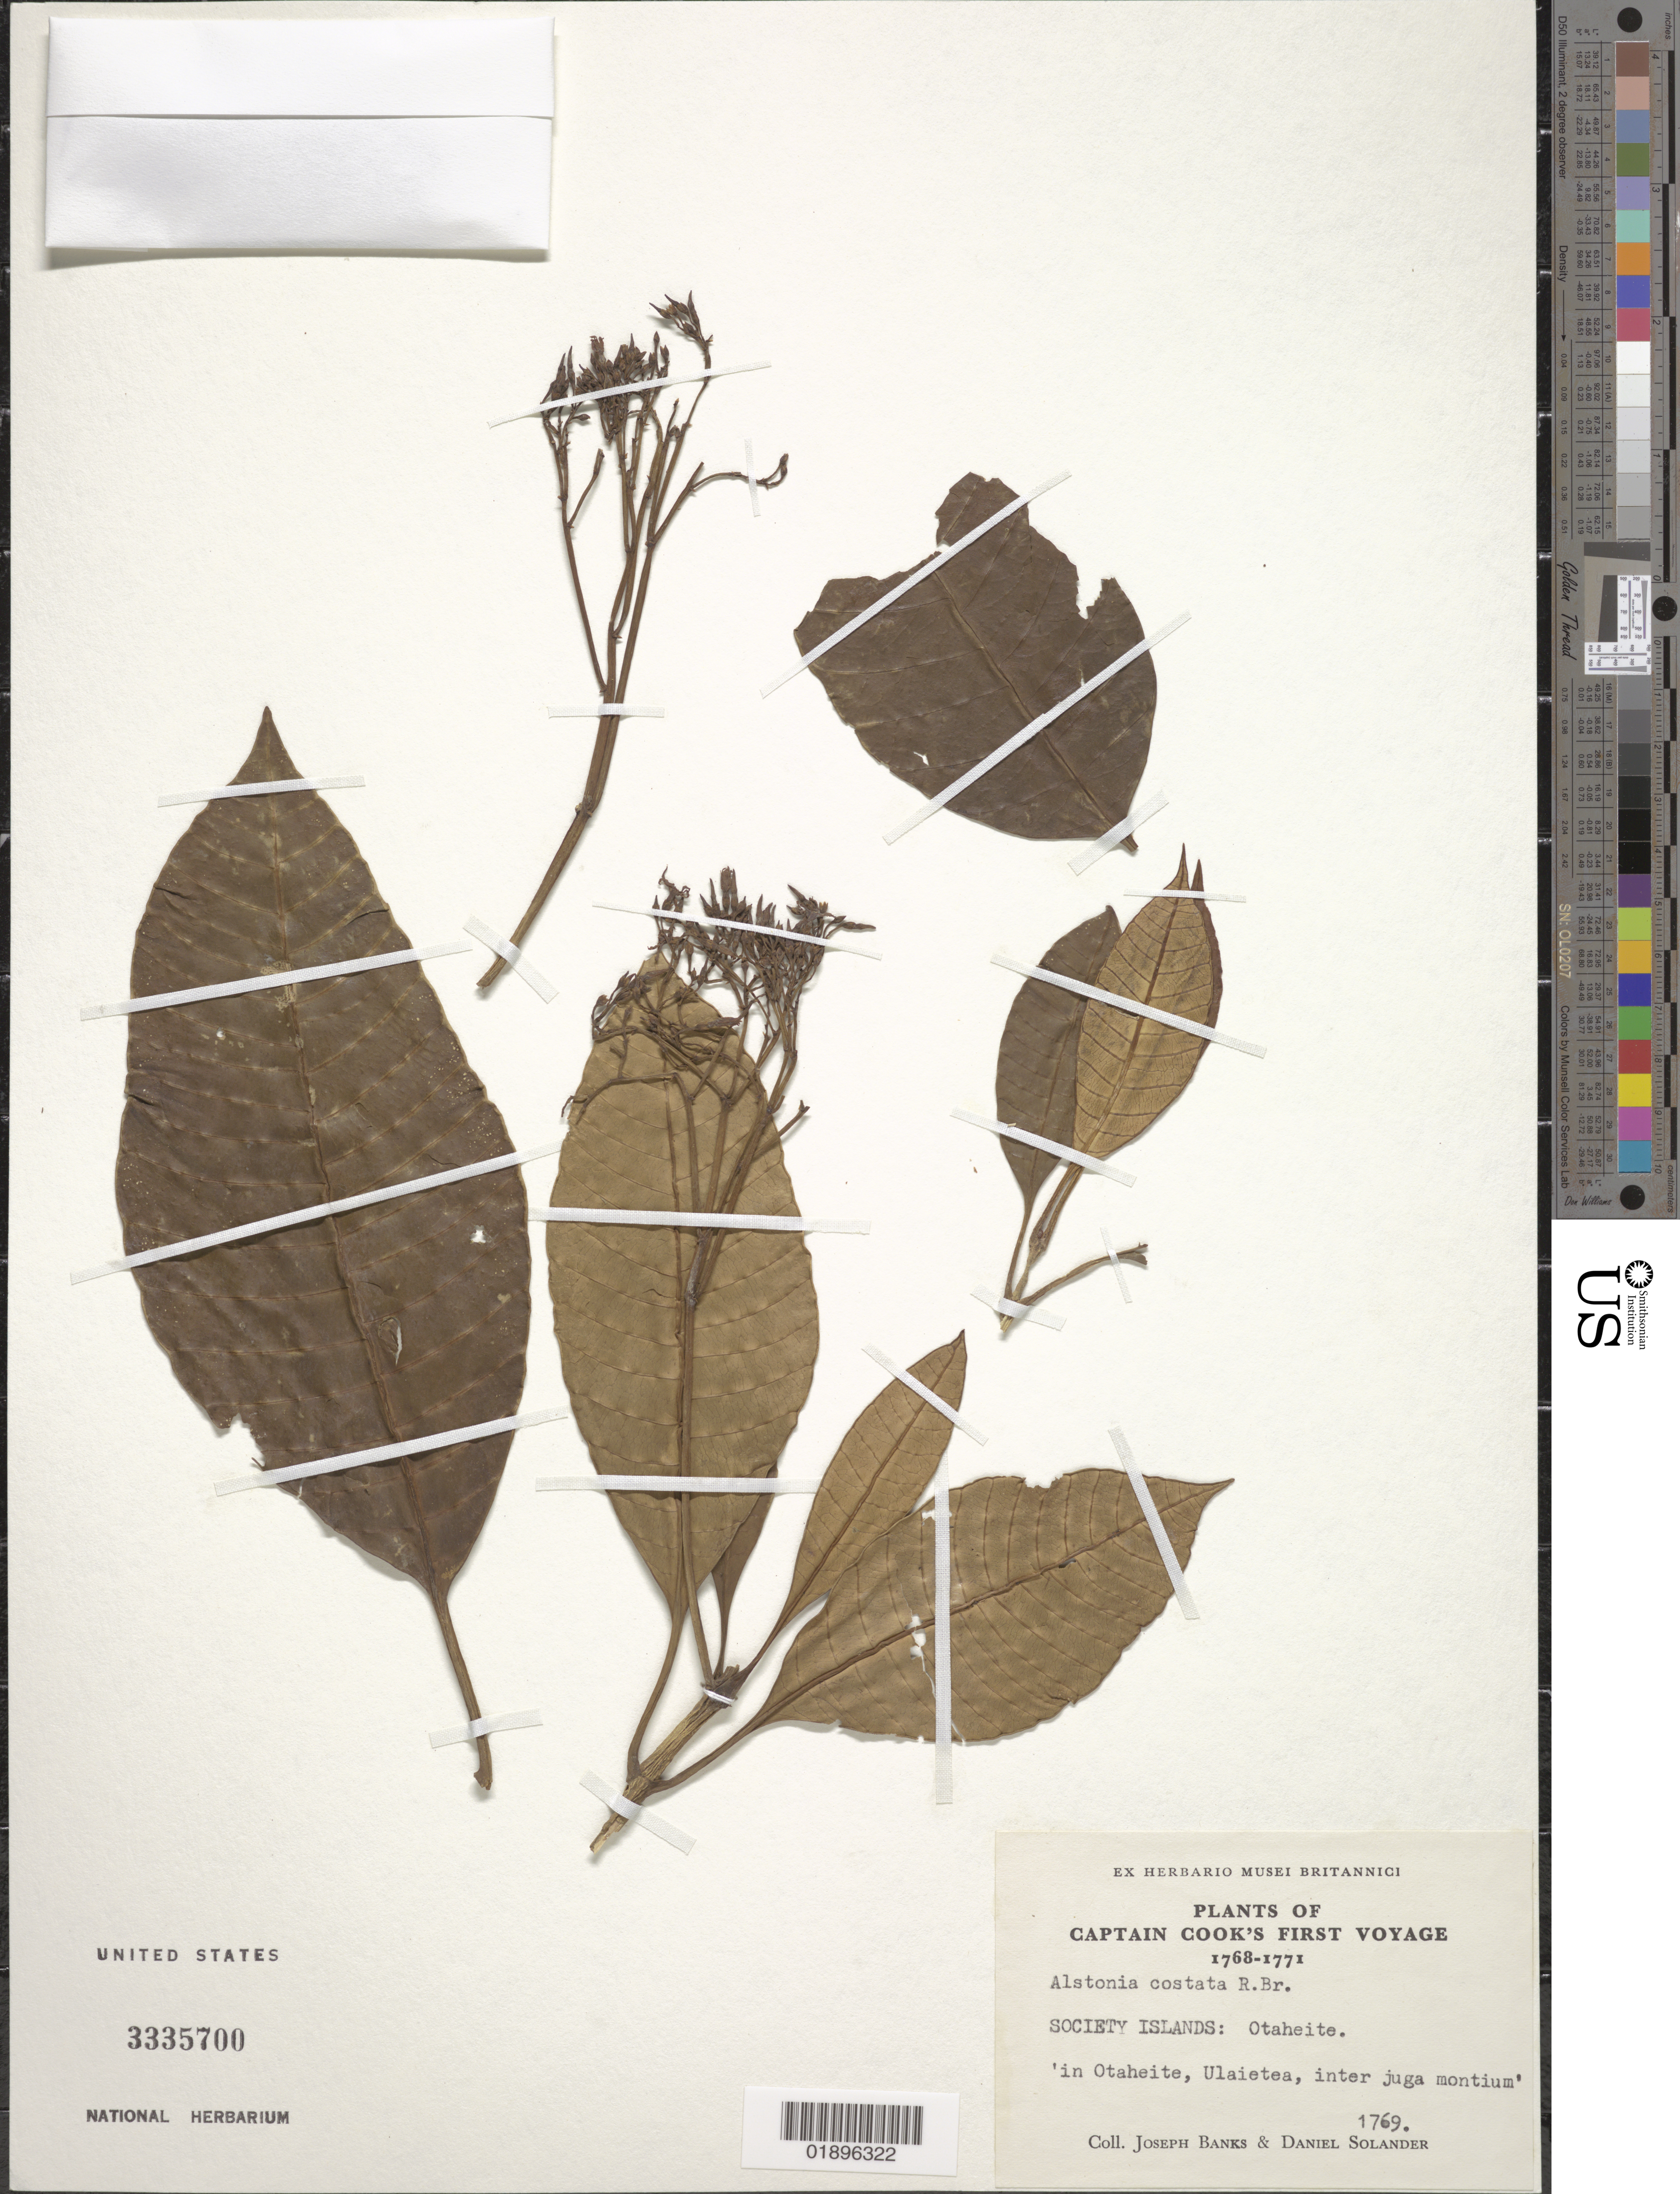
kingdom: Plantae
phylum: Tracheophyta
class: Magnoliopsida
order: Gentianales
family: Apocynaceae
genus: Alstonia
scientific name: Alstonia costata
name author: (G. Forst.) R. Br.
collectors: J. Banks & D. C. Solander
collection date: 1769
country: French Polynesia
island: Tahiti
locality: Society Islands, Otaheite. In Otaheite, Ulaietea, inter juga montium.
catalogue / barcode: US 3335700